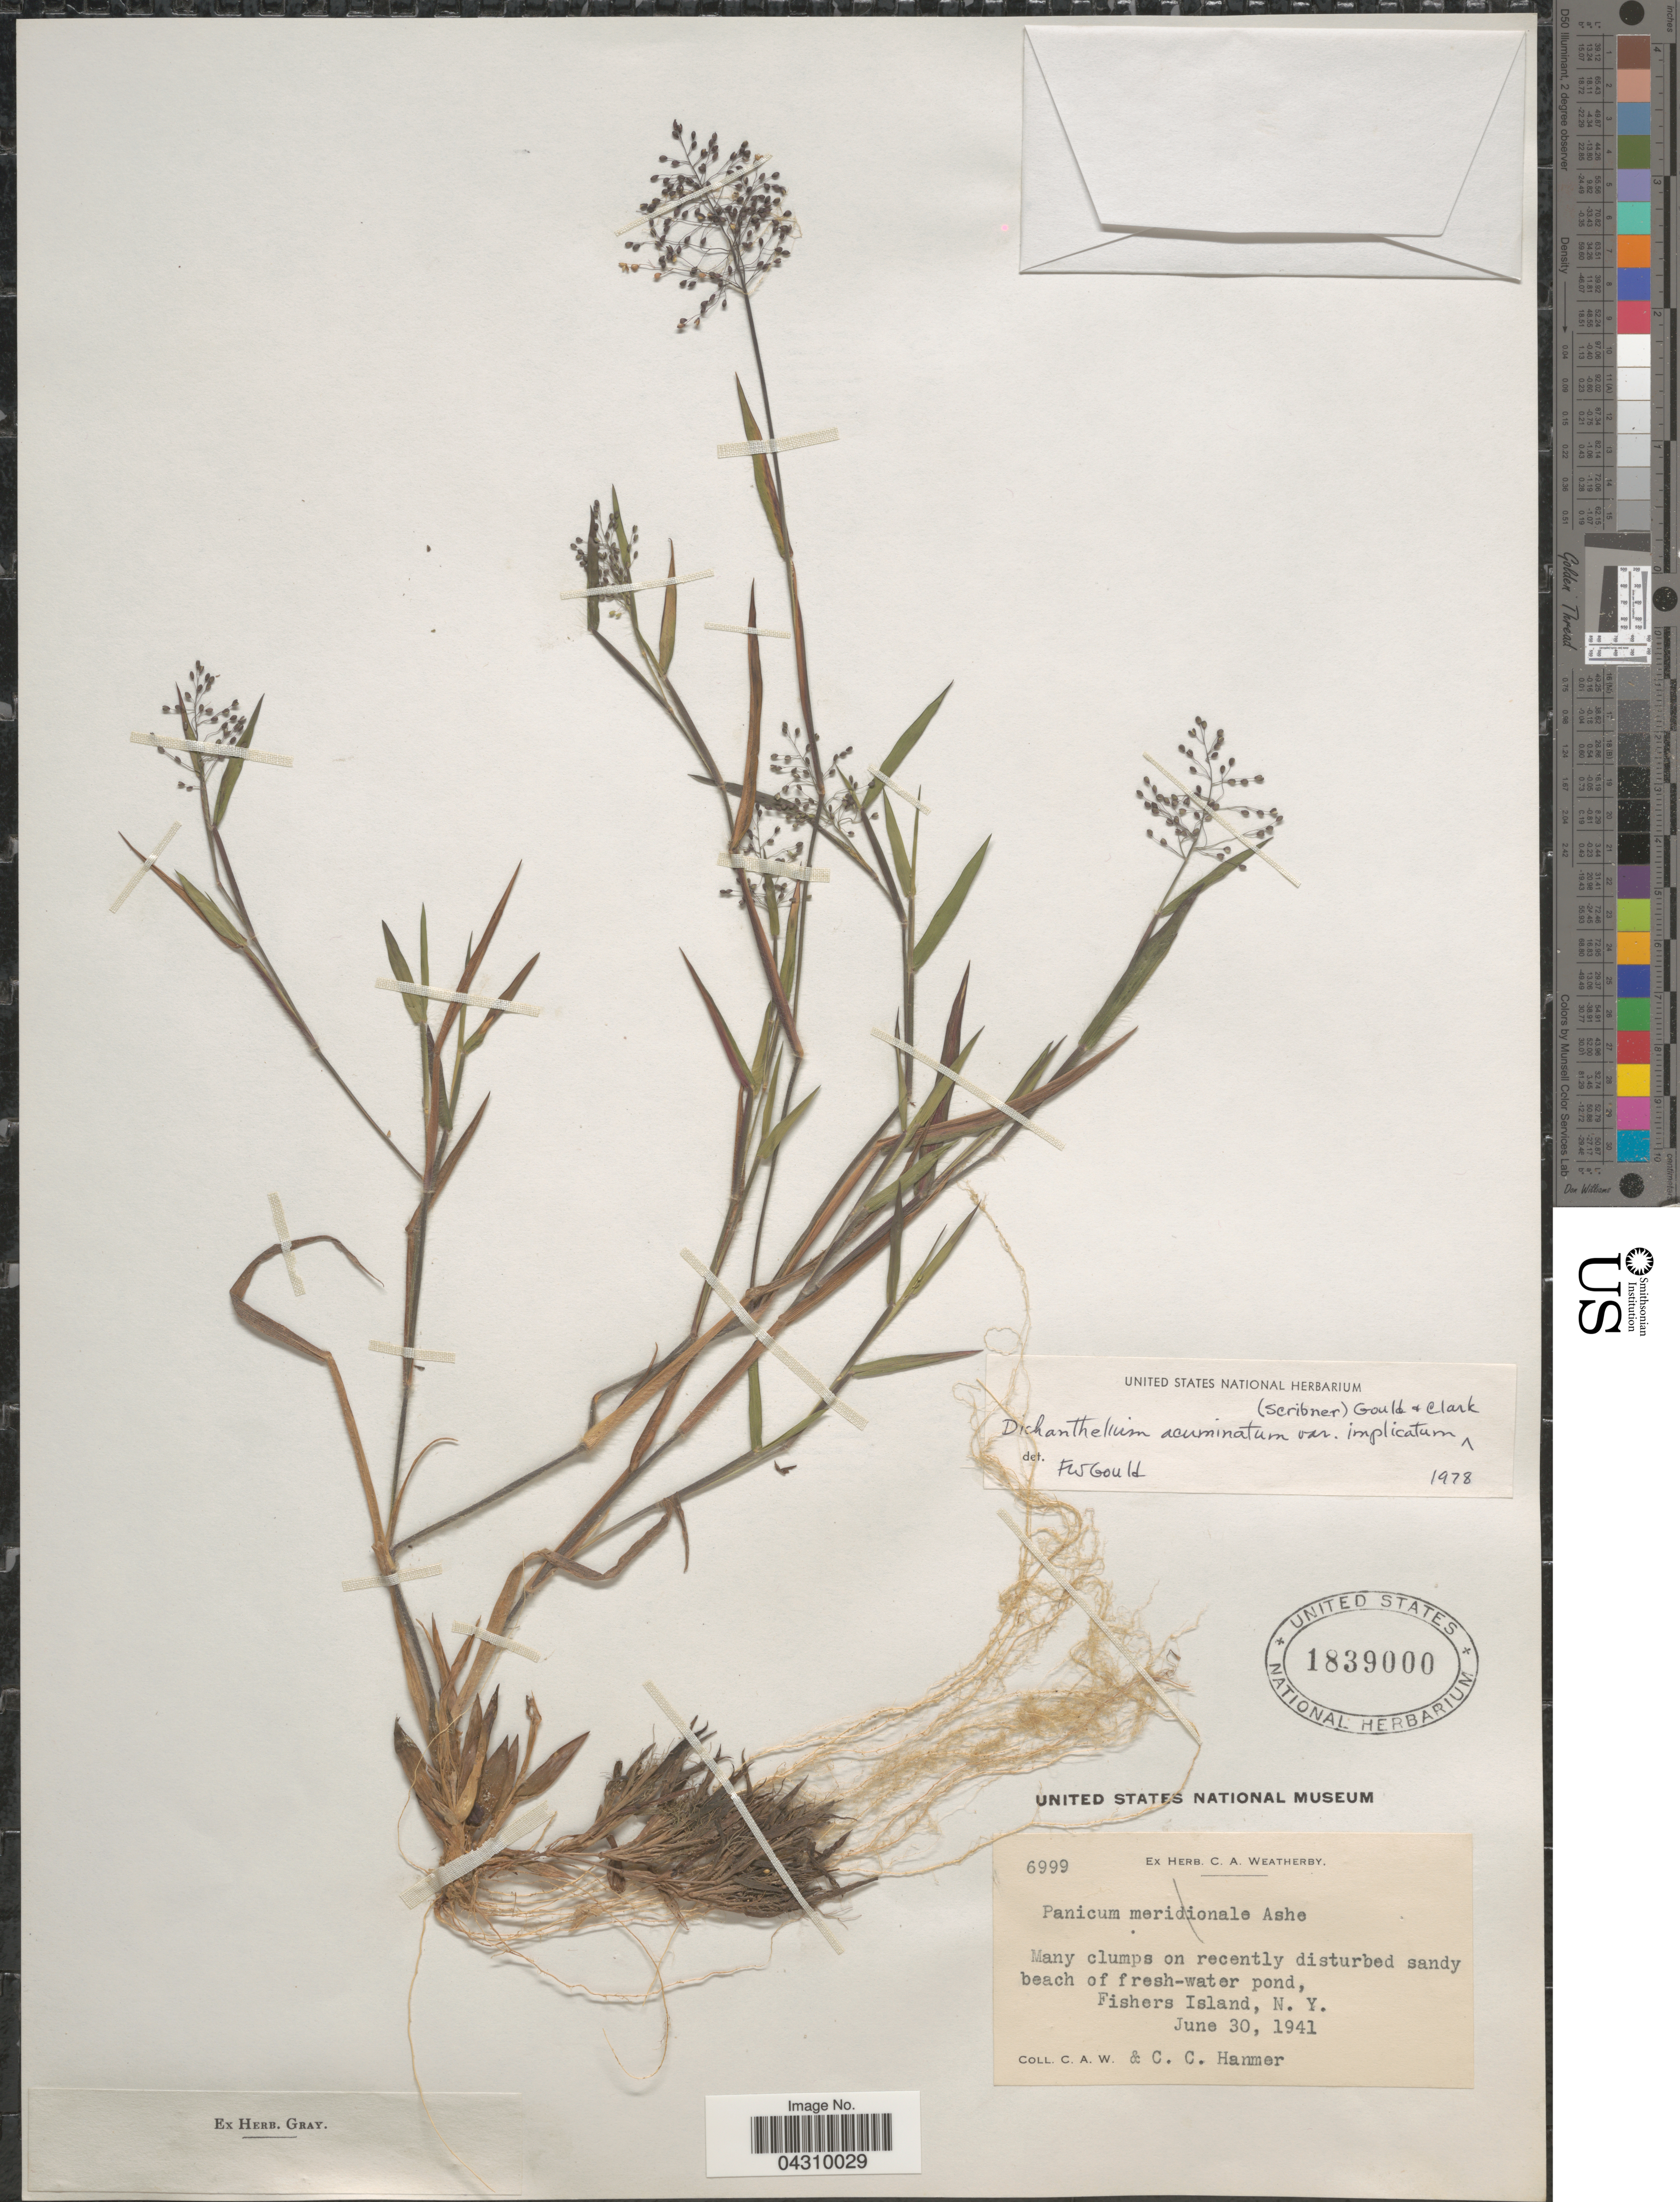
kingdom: Plantae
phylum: Tracheophyta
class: Liliopsida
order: Poales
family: Poaceae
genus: Dichanthelium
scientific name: Dichanthelium acuminatum var. acuminatum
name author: (Sw.) Gould & C.A. Clark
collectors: C. A. Weatherby & C. Hanmer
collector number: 6999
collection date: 1941-06-30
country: United States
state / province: New York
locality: Fishers Island.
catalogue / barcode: US 1839000